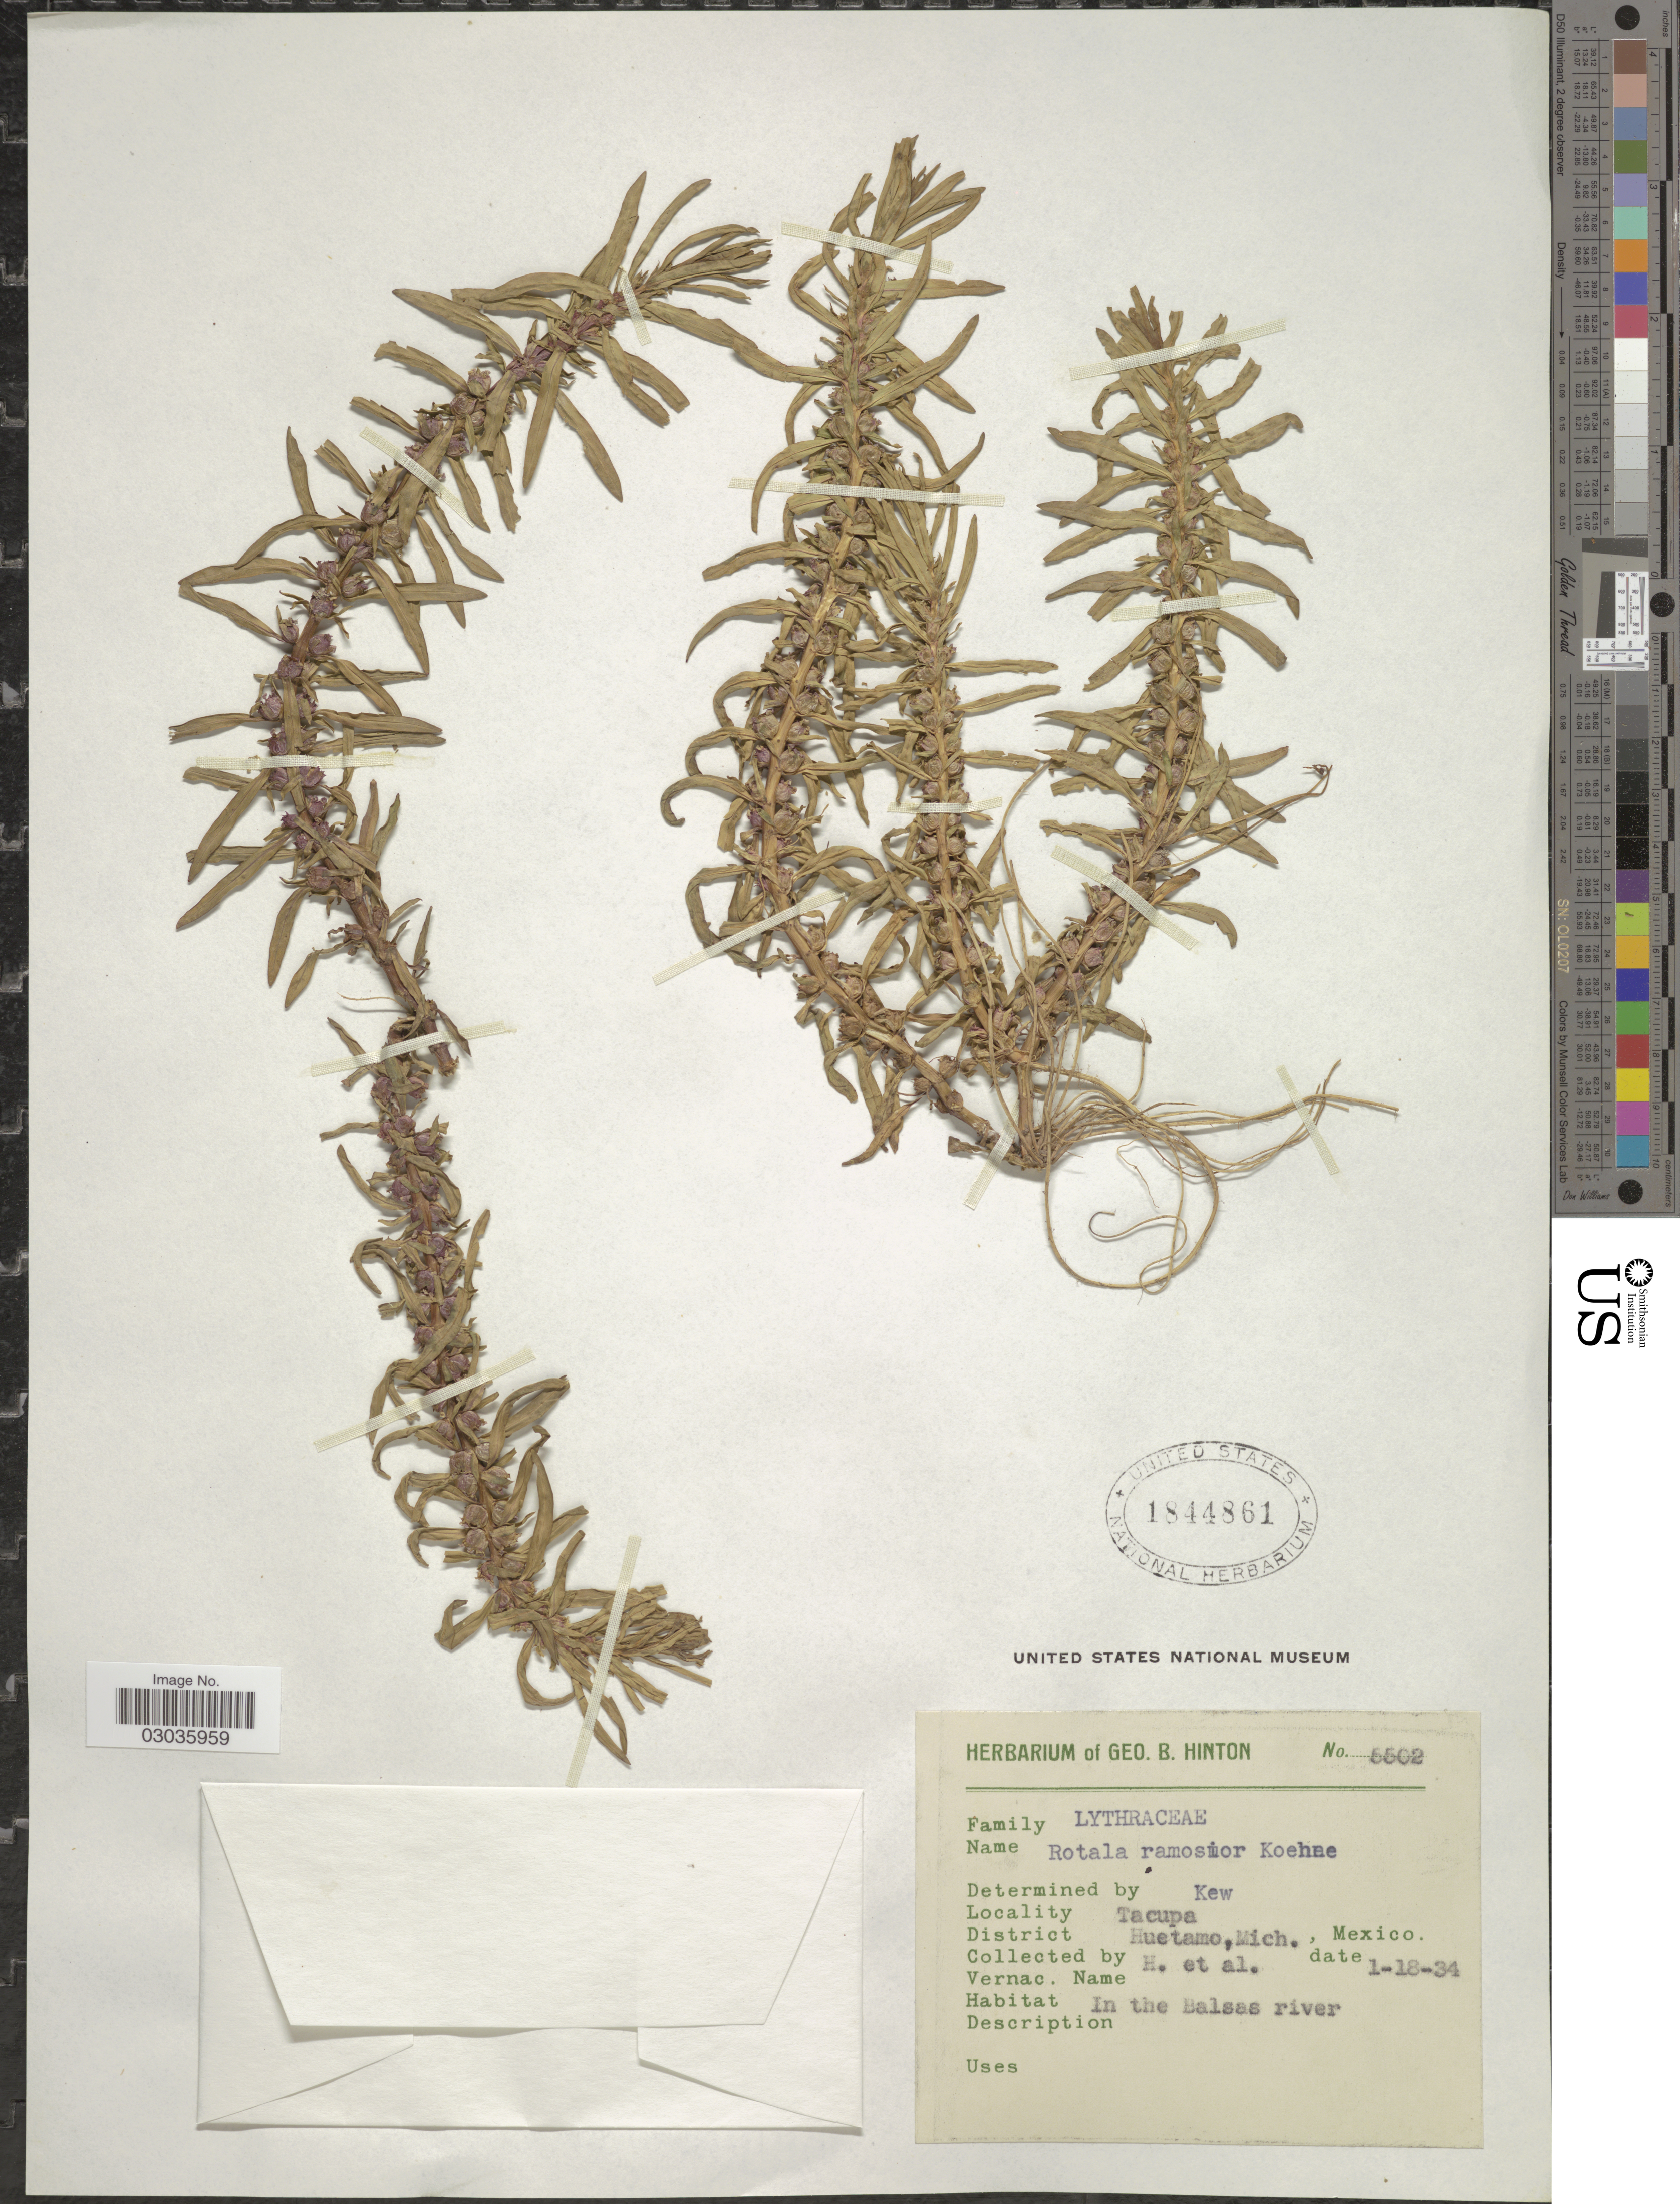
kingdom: Plantae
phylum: Tracheophyta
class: Magnoliopsida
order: Myrtales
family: Lythraceae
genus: Rotala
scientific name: Rotala ramosior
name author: (L.) Koehne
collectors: G. B. Hinton & et al.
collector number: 5502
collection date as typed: Transcribed d/m/y: 18/1/34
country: Mexico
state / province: Michoacán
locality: Tacupa, District Huetamo. In Balsas river.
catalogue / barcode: US 1844861